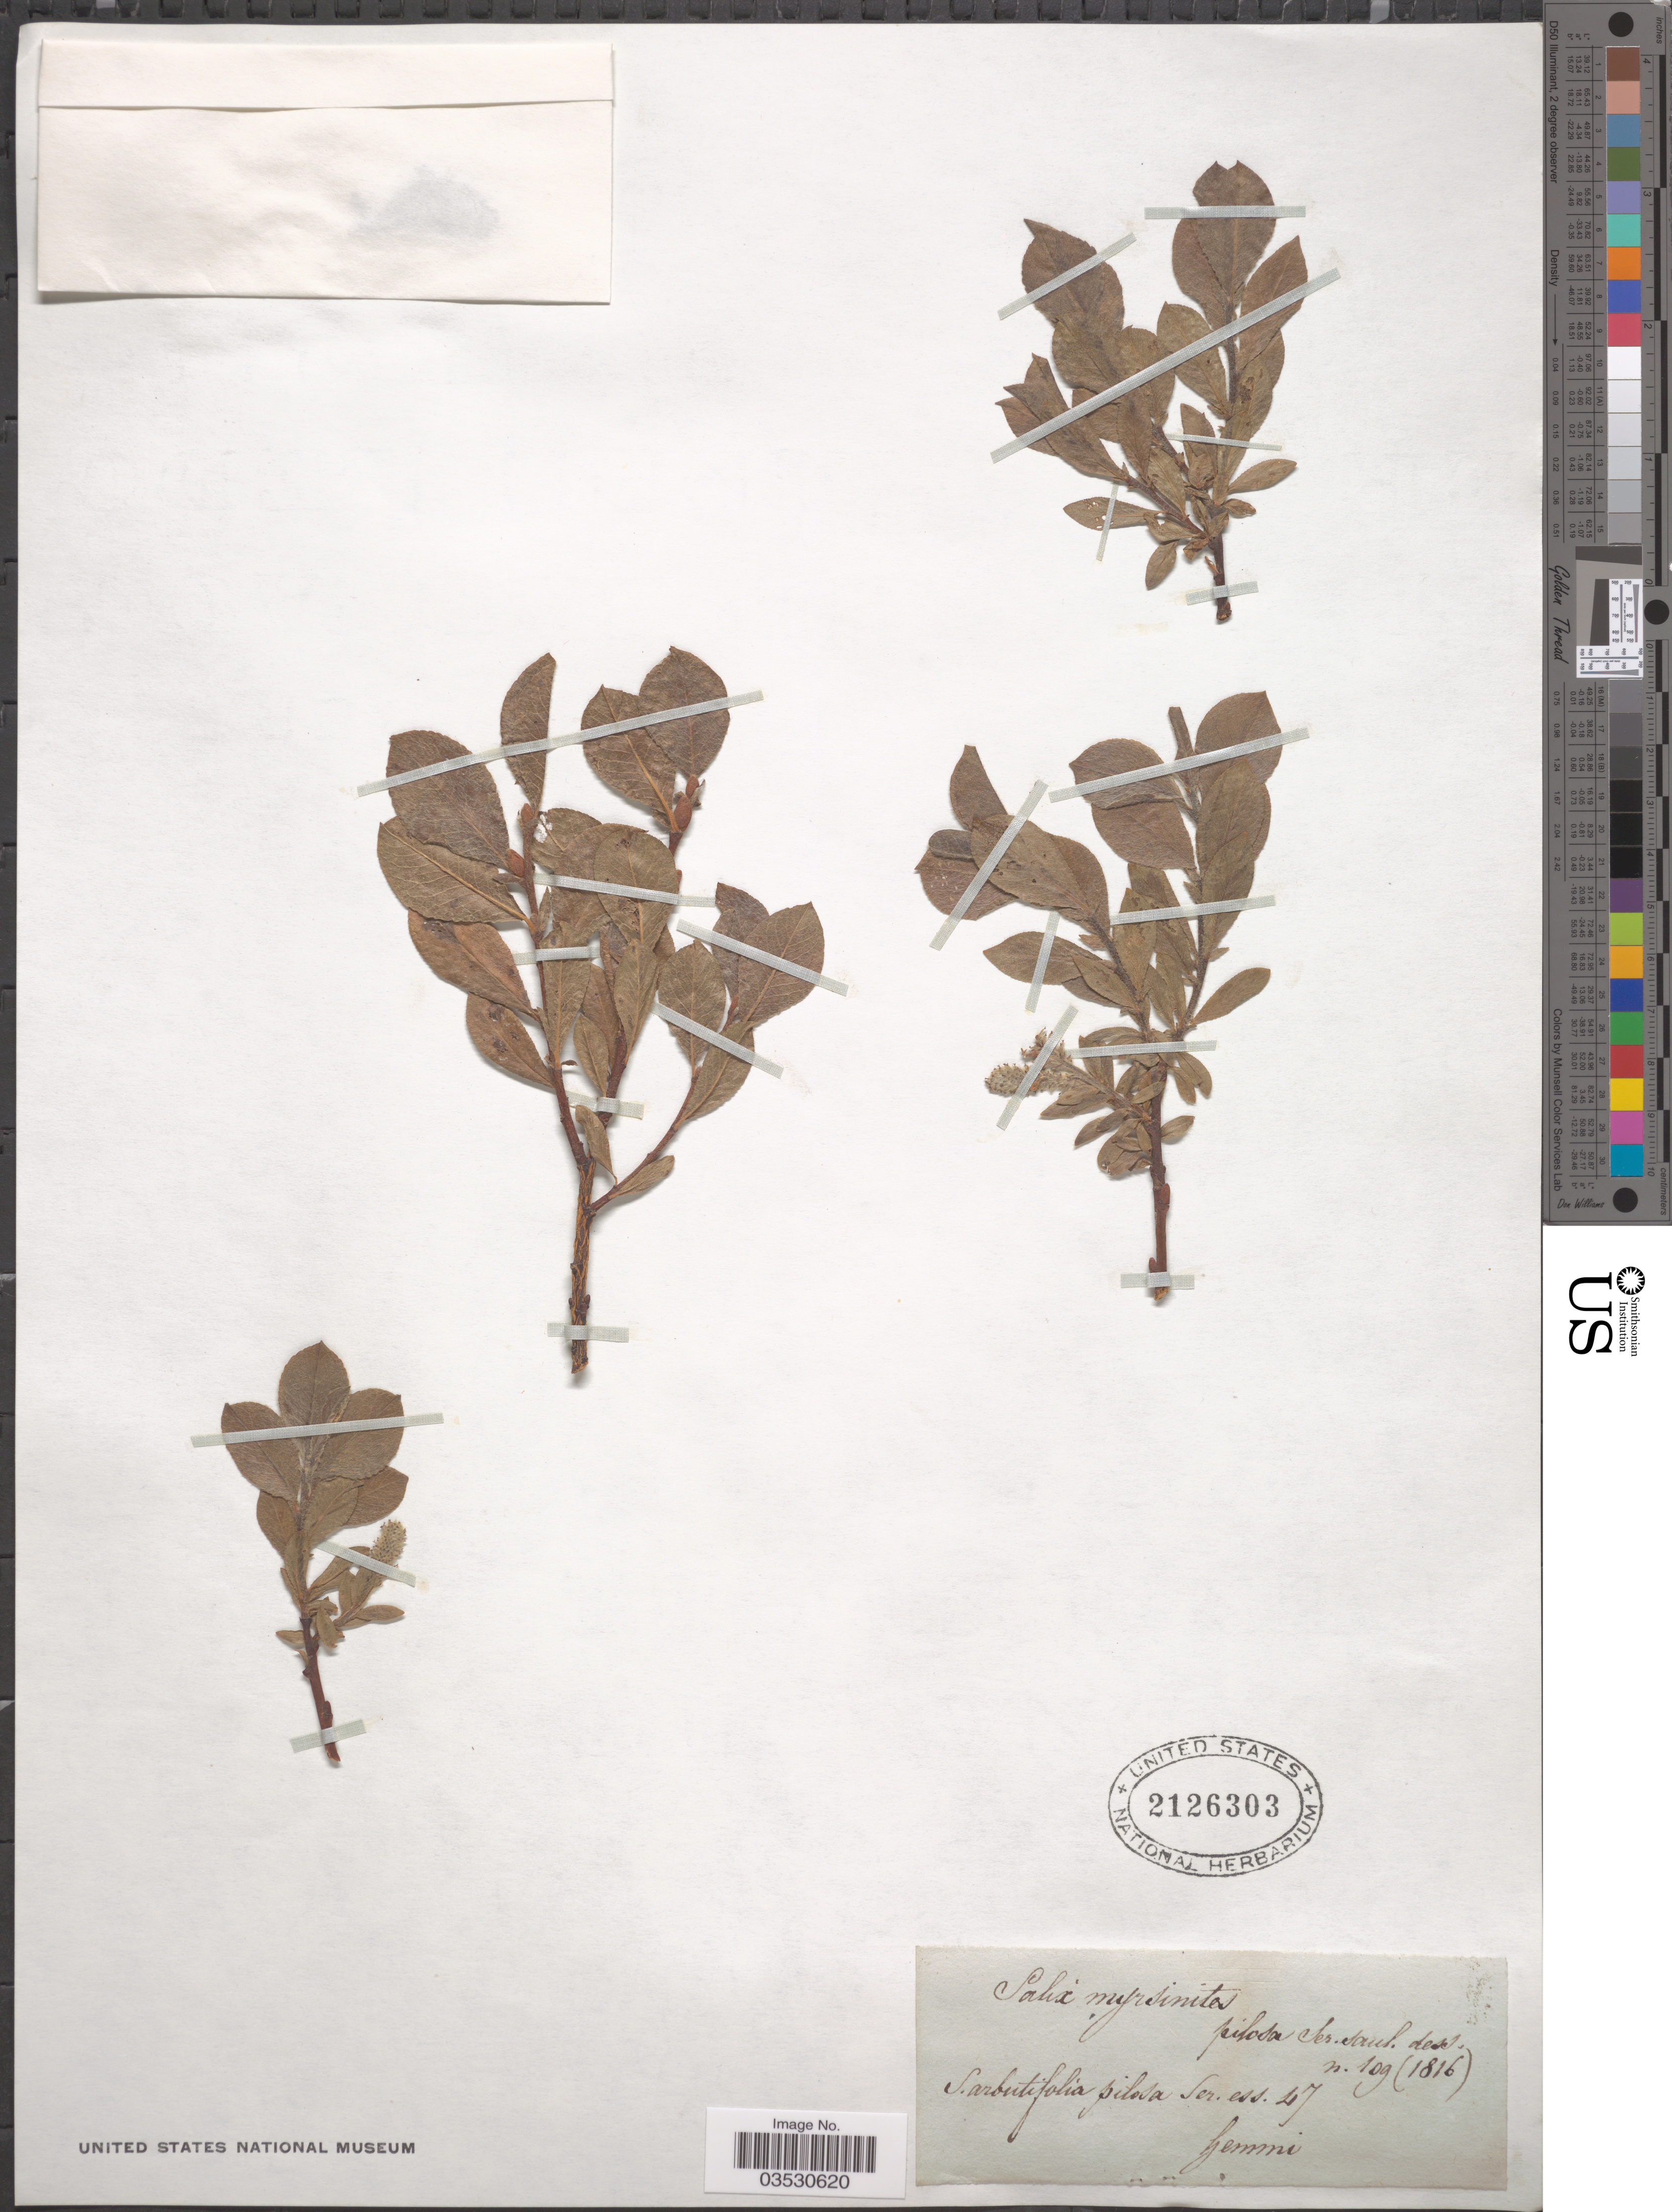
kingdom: Plantae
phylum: Tracheophyta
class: Magnoliopsida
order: Malpighiales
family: Salicaceae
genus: Salix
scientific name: Salix myrsinites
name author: L.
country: Switzerland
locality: Gemmi.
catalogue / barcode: US 2126303